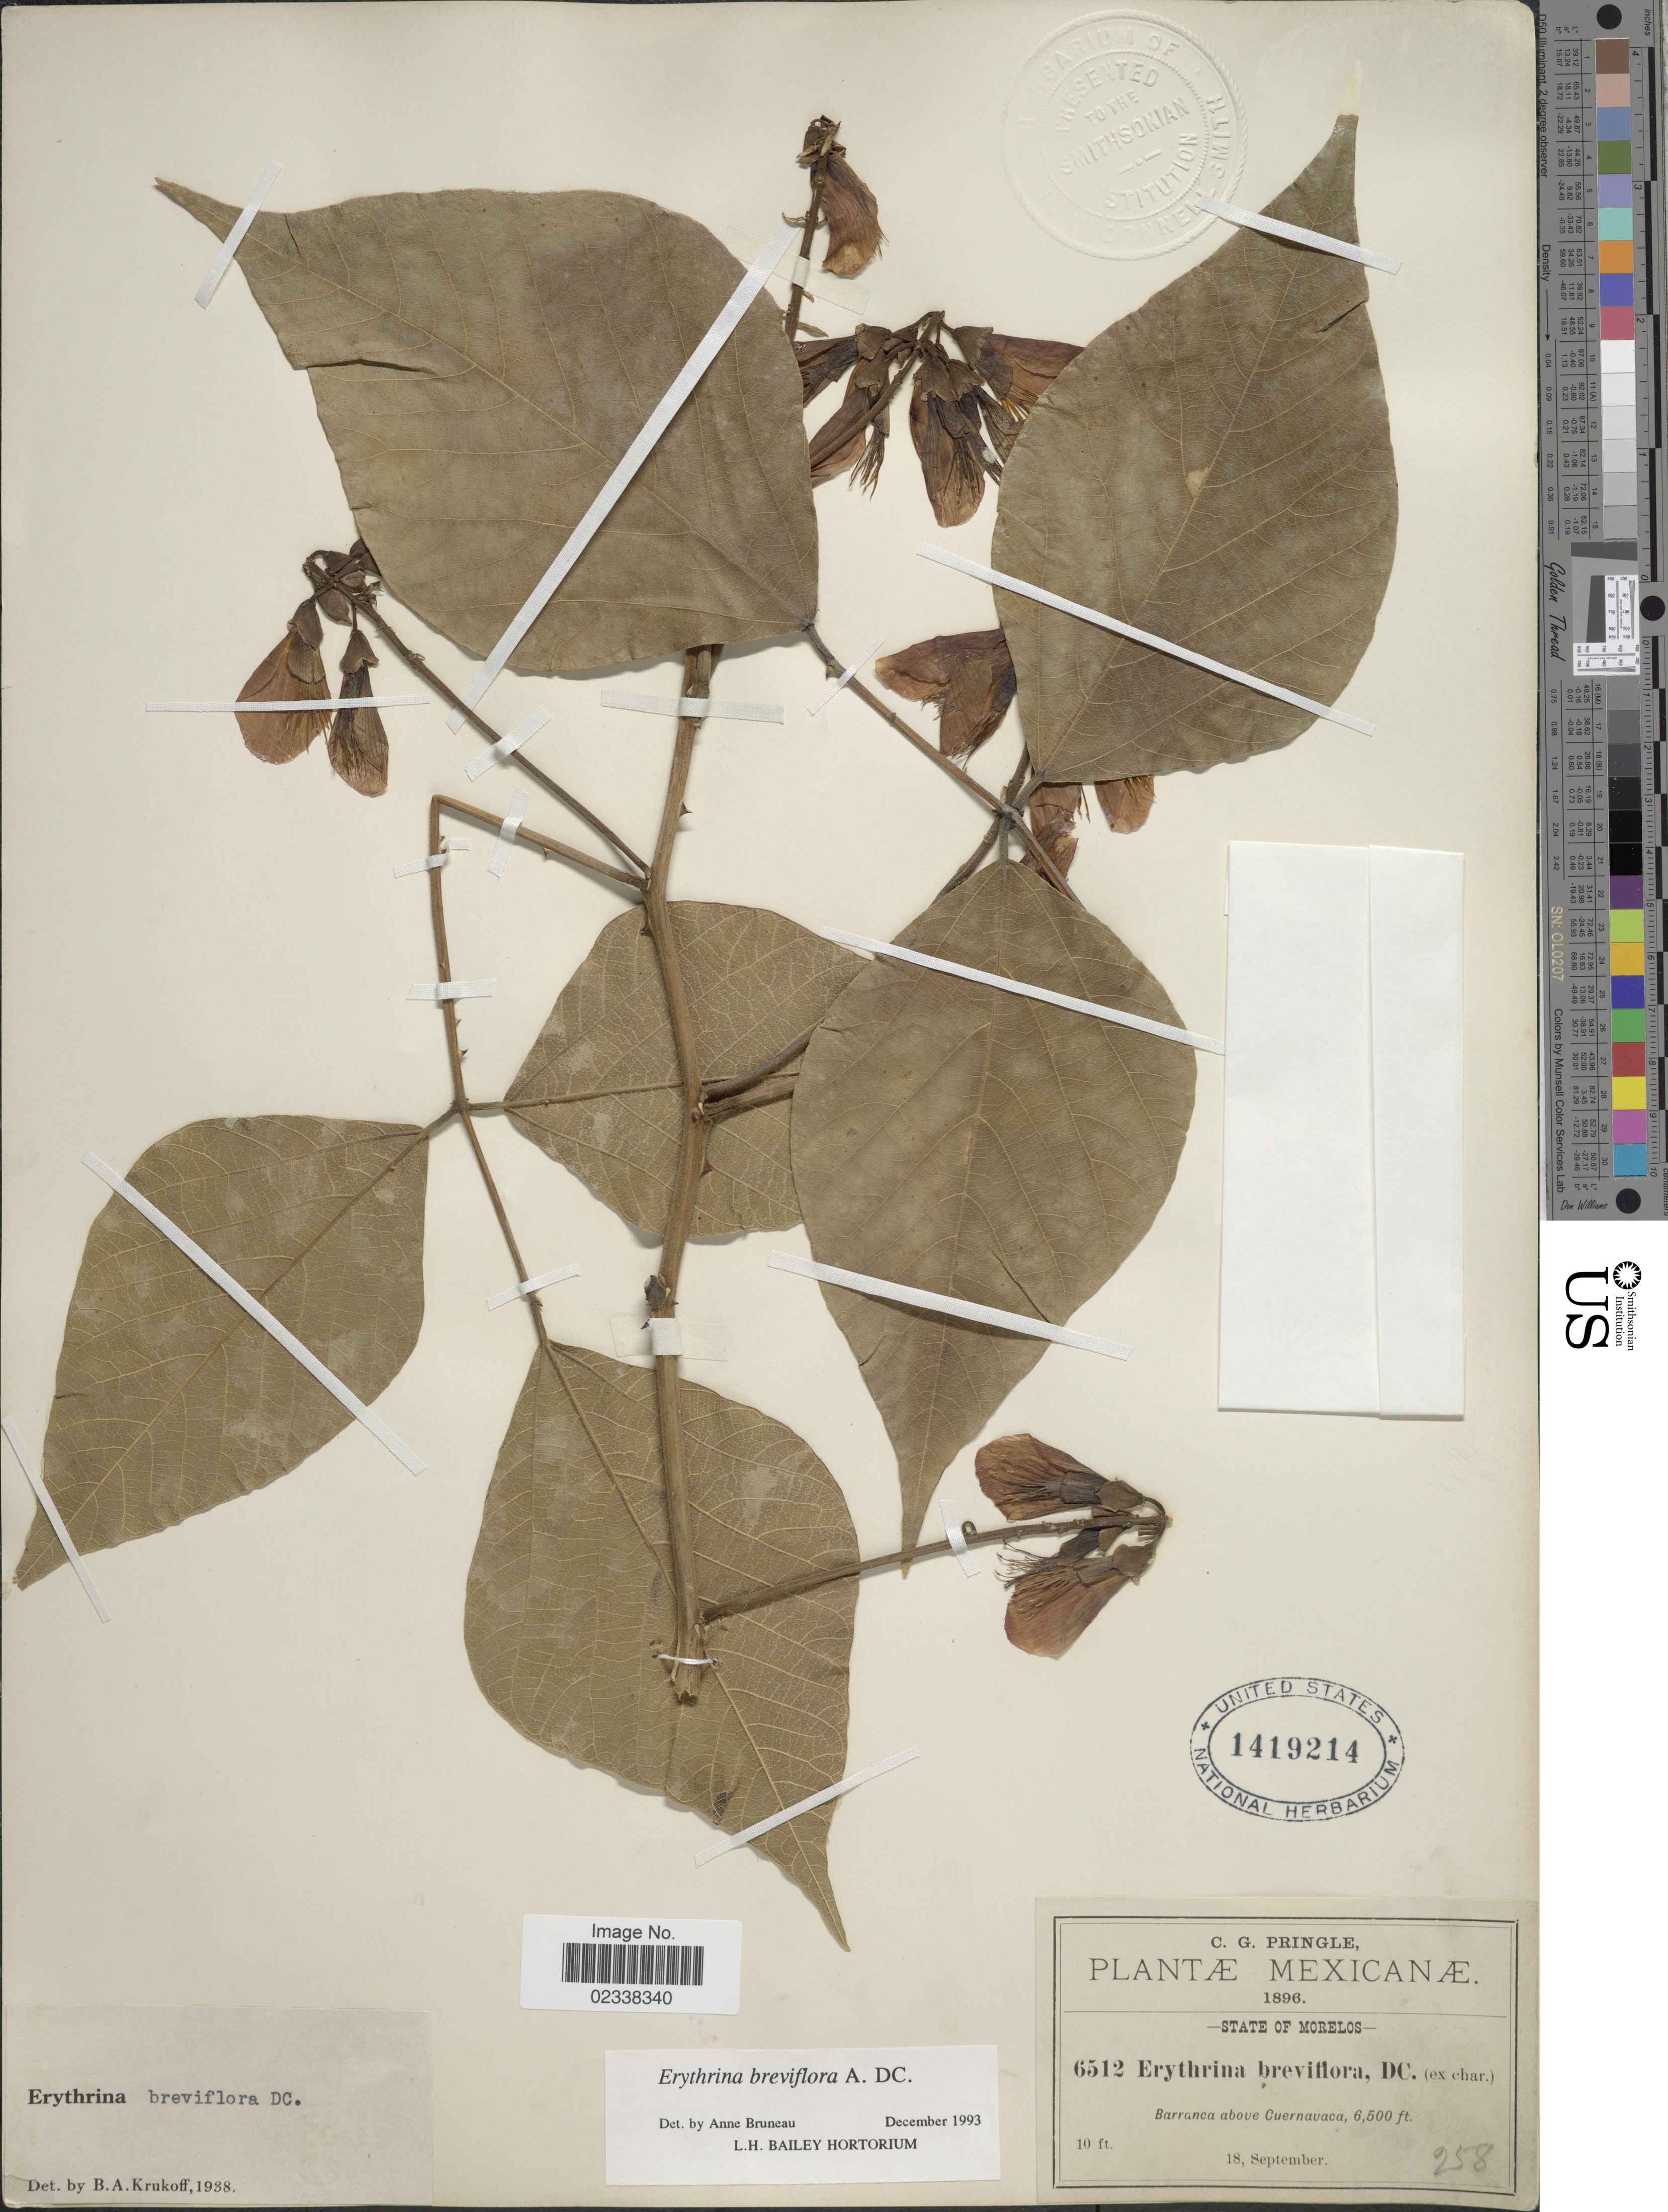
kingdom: Plantae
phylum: Tracheophyta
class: Magnoliopsida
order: Fabales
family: Fabaceae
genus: Erythrina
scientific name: Erythrina breviflora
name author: DC.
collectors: C. G. Pringle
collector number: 6512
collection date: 1896-09-18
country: Mexico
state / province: Morelos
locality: Barranca above Cuernavaca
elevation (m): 1981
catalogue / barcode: US 1419214